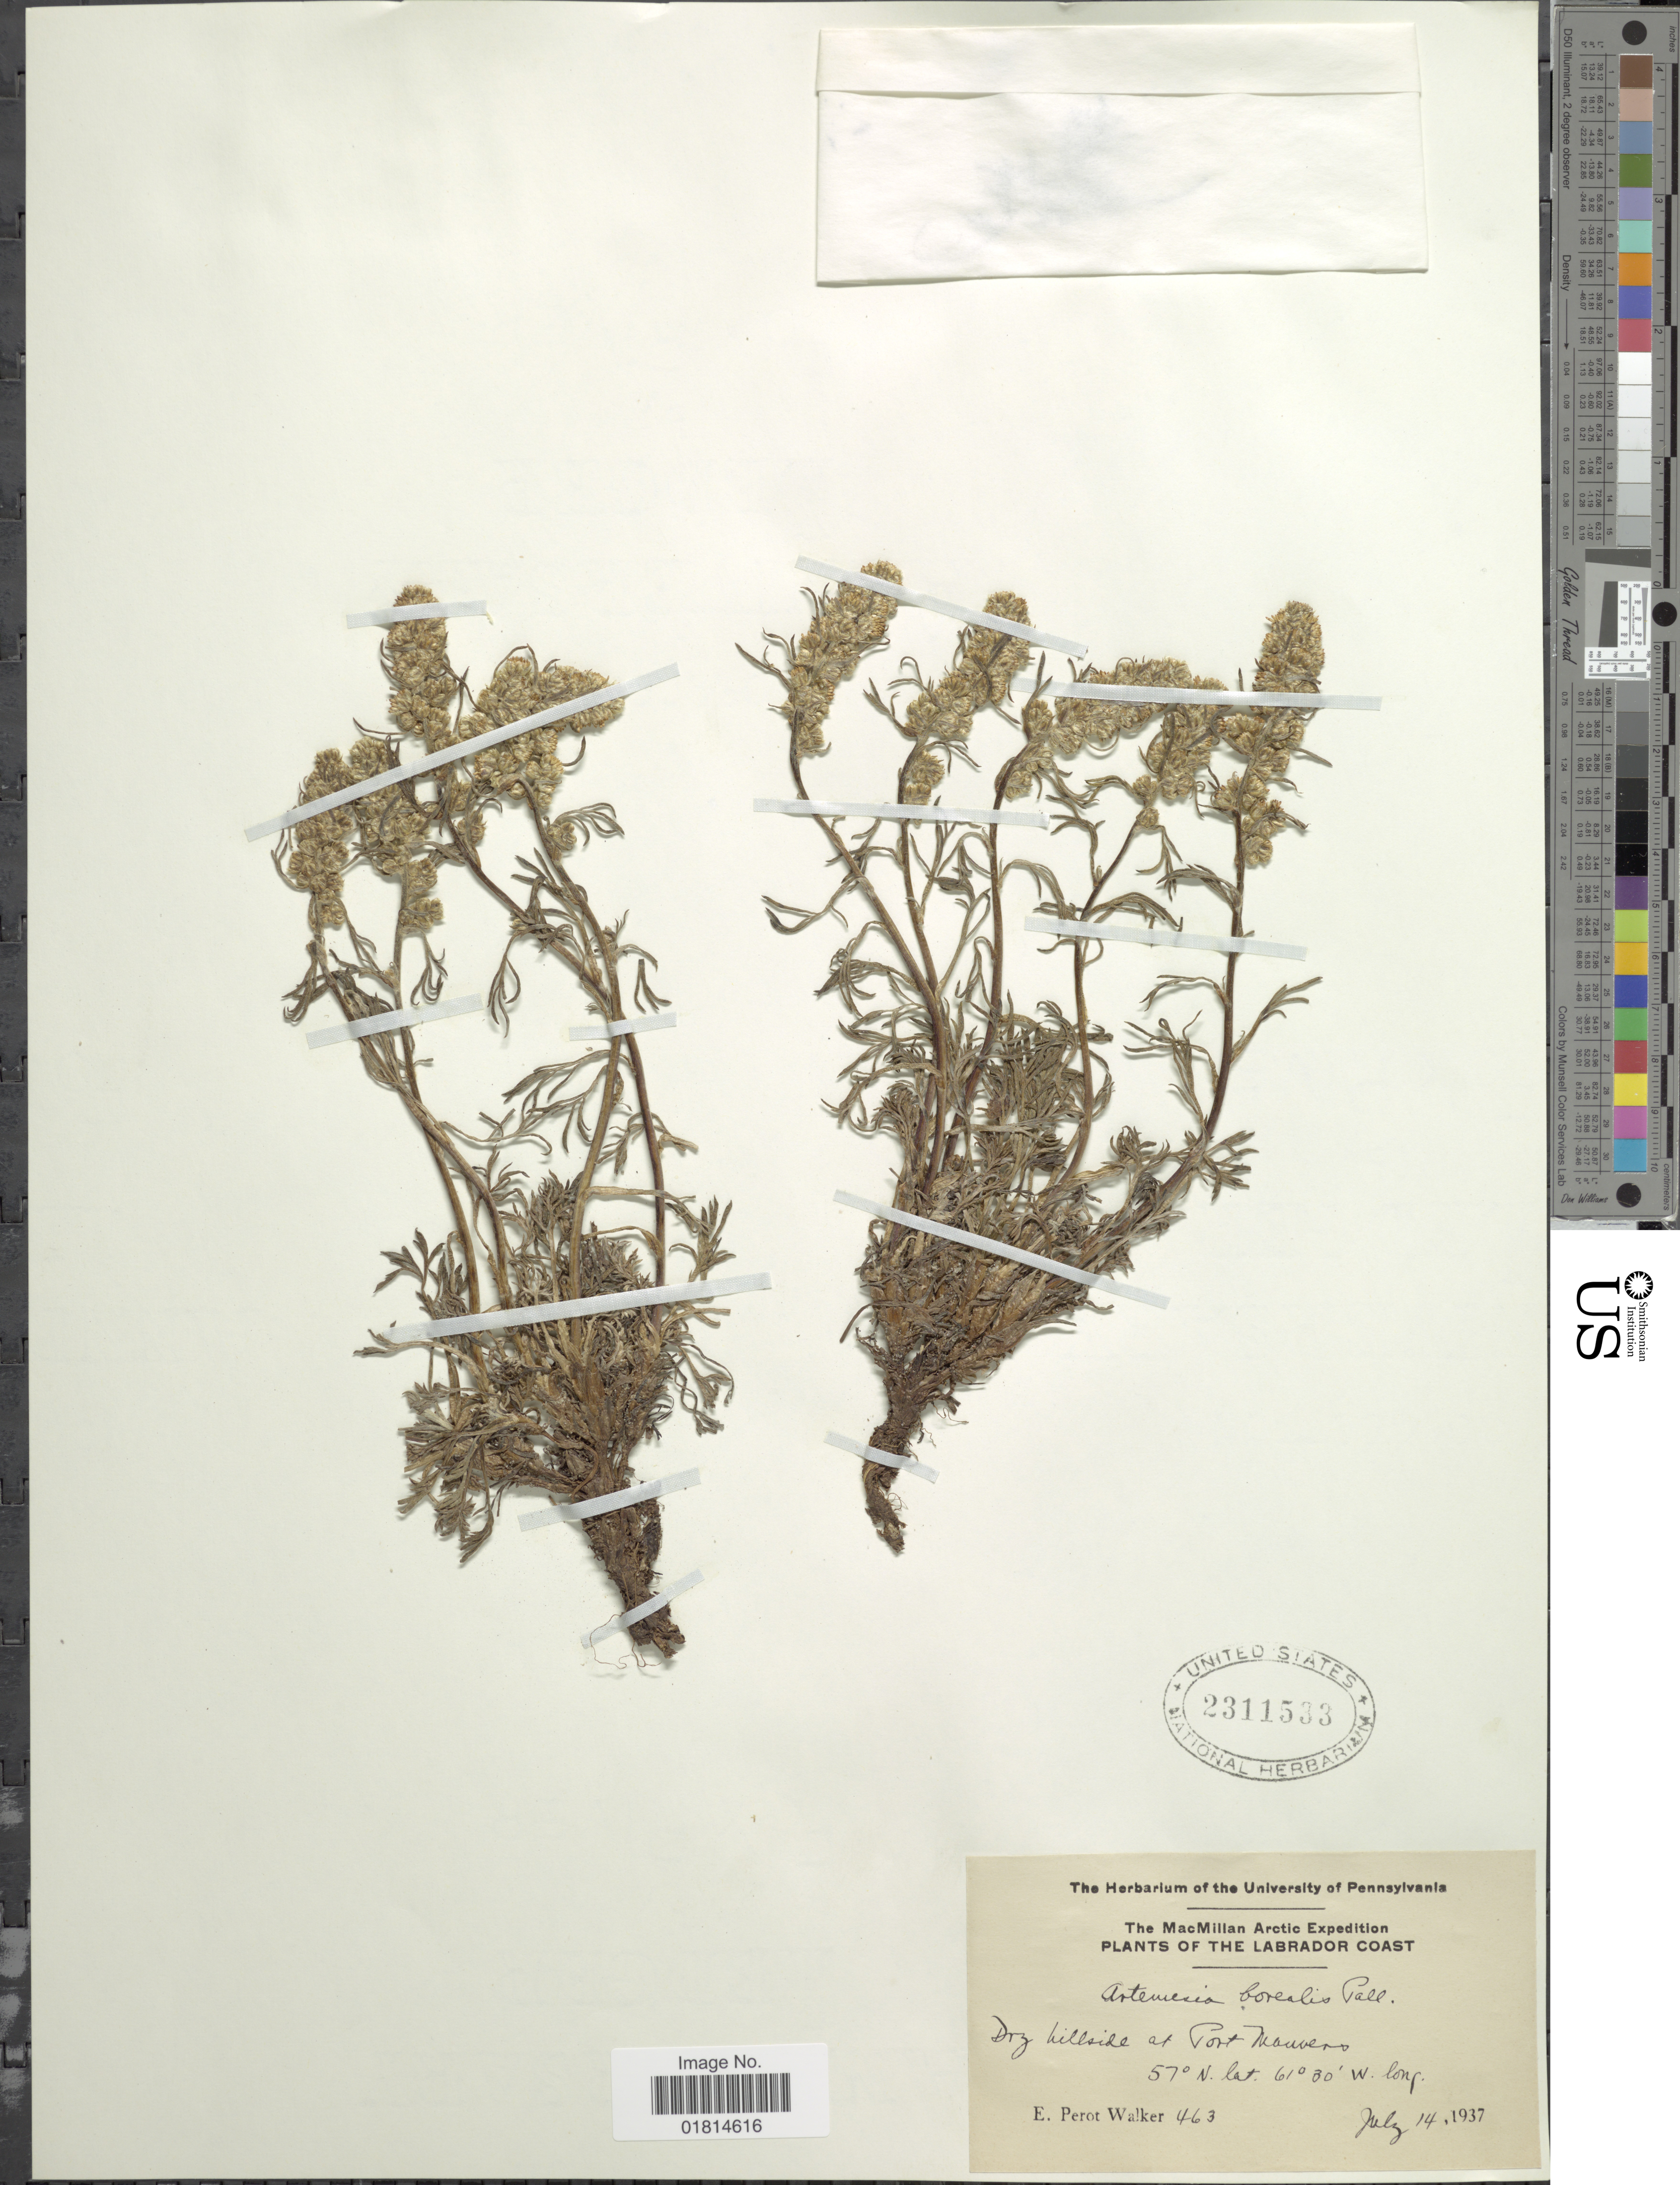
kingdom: Plantae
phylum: Tracheophyta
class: Magnoliopsida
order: Asterales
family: Asteraceae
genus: Artemisia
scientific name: Artemisia borealis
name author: Pall.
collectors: E. P. Walker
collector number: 463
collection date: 1937-07-14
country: Canada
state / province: Newfoundland and Labrador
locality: The MacMillan Arctic. Labrador Coast. Dry hillside at Port Mauvers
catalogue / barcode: US 2311533